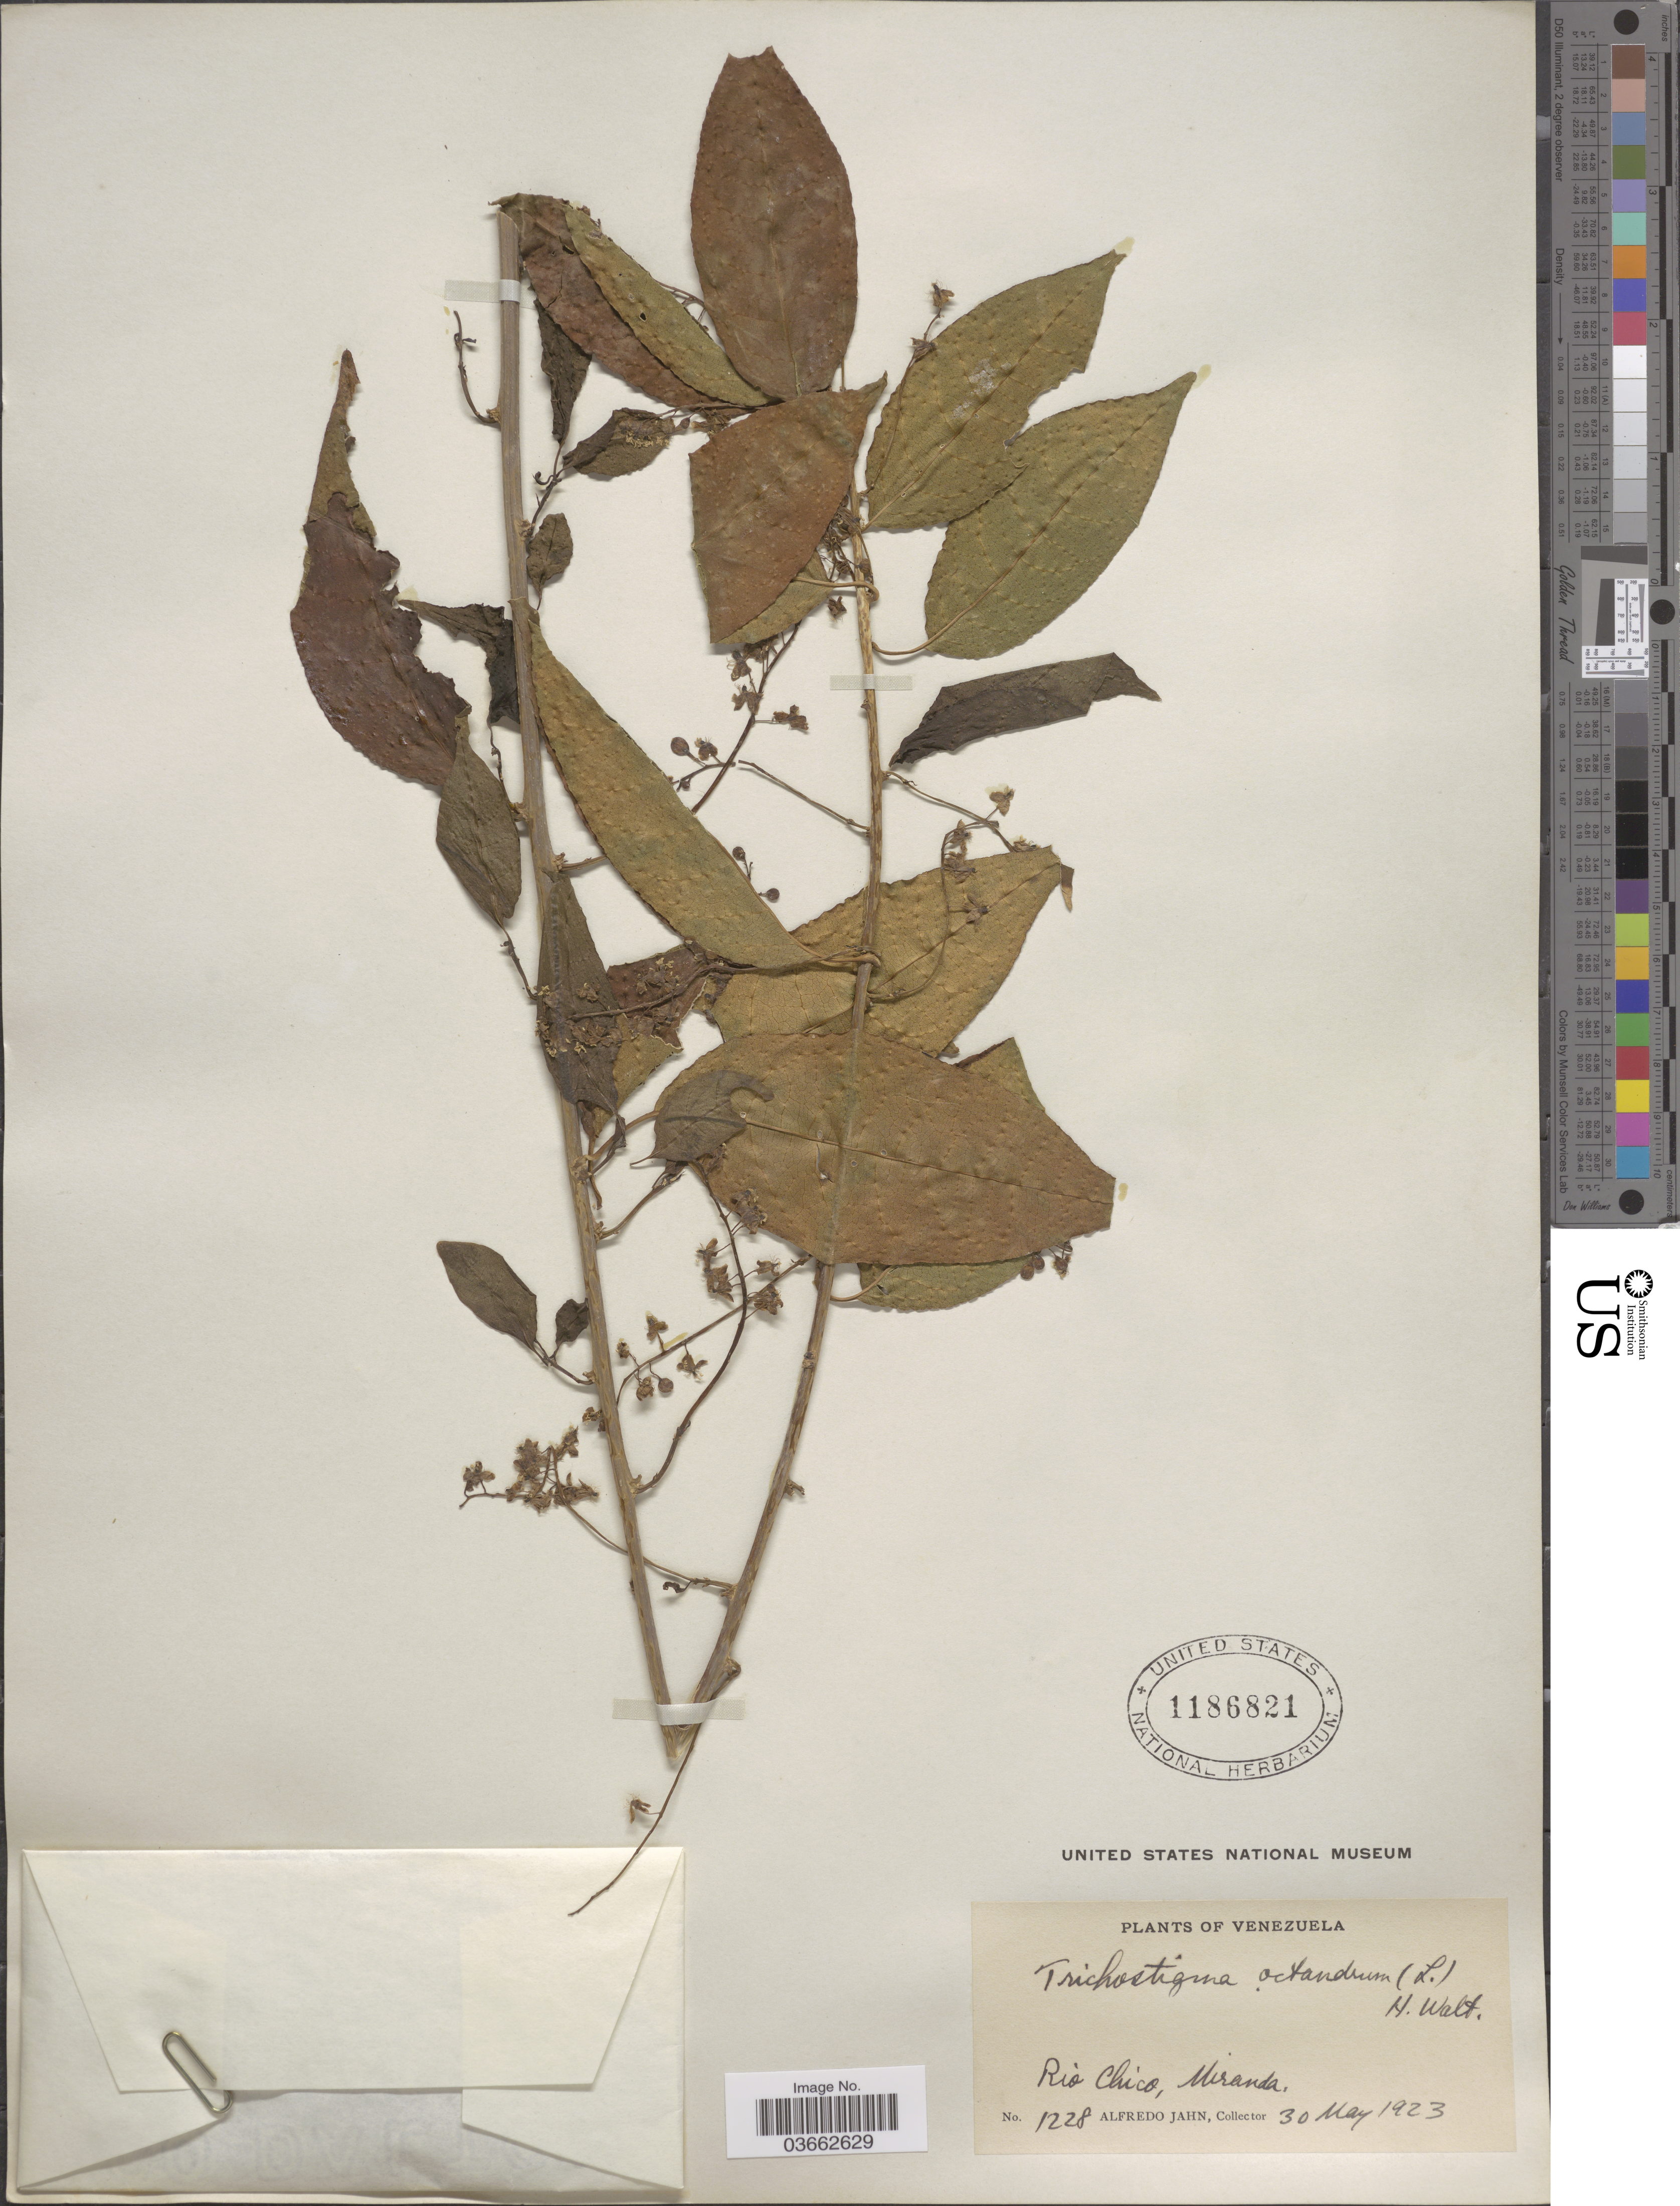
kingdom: Plantae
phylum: Tracheophyta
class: Magnoliopsida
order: Caryophyllales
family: Phytolaccaceae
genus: Trichostigma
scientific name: Trichostigma octandrum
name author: (L.) H. Walter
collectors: A. Jahn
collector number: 1228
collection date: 1923-05-30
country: Venezuela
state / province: Miranda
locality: Rio Chico.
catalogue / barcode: US 1186821